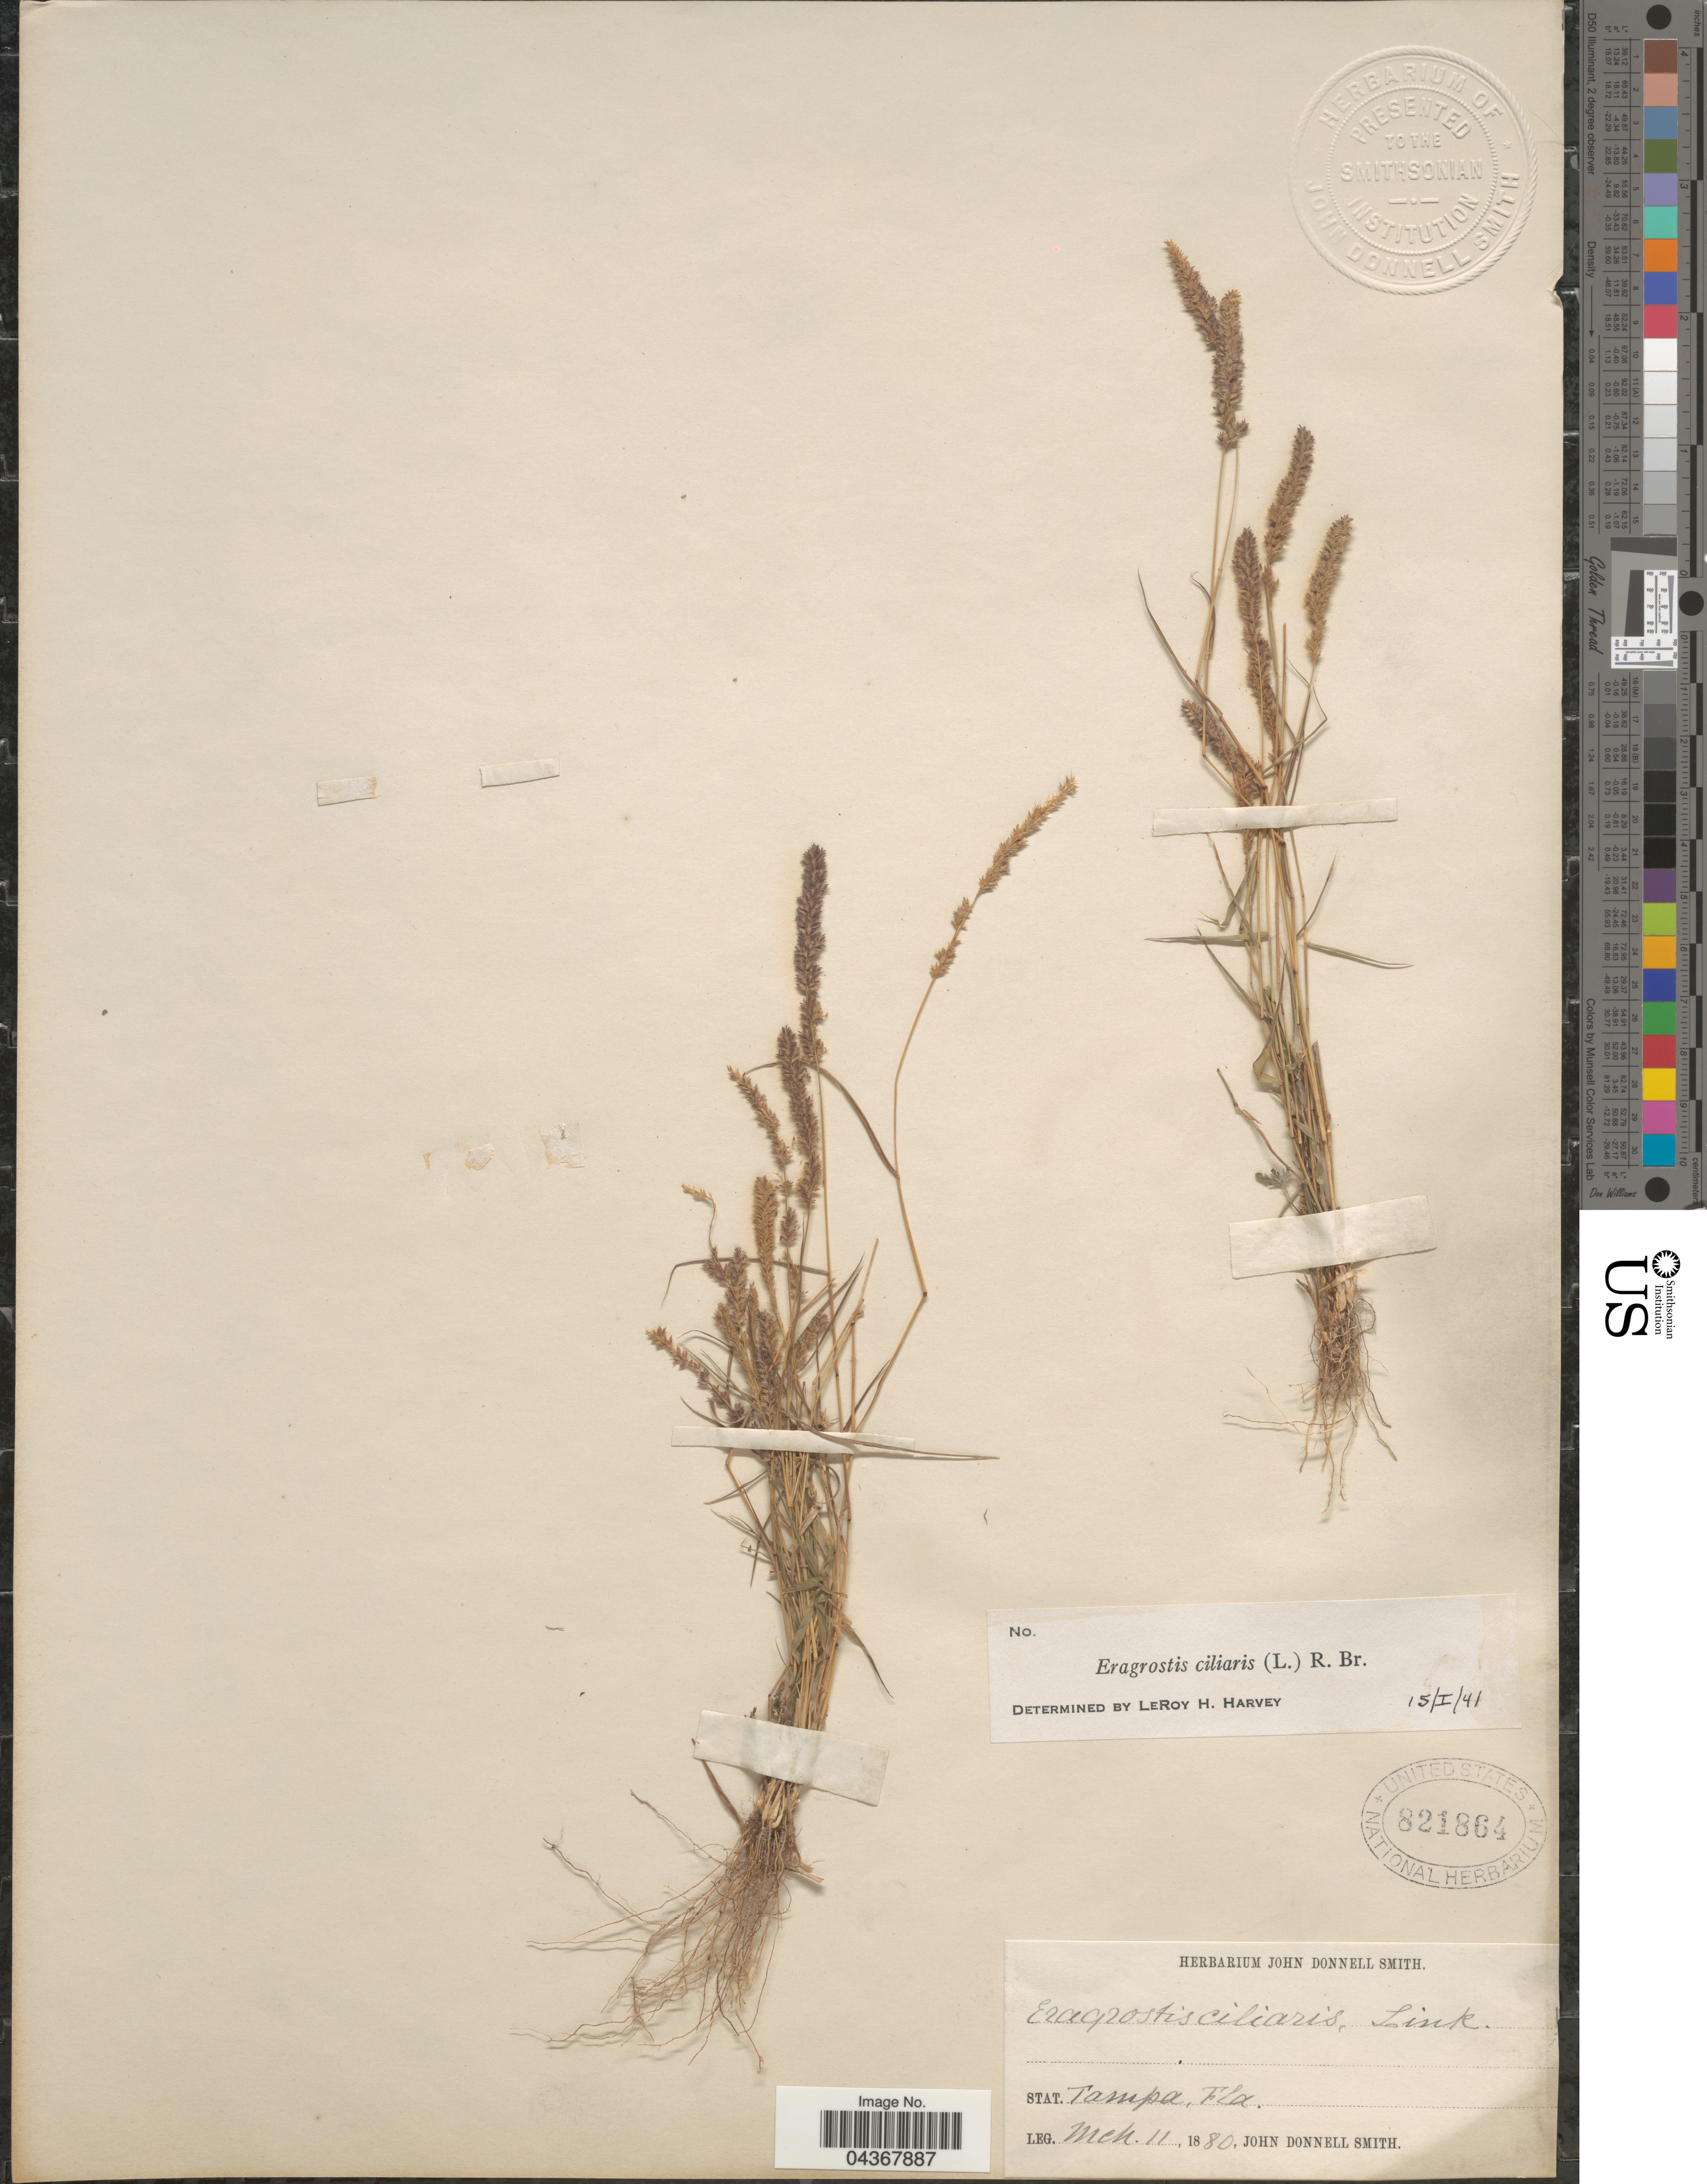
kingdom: Plantae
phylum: Tracheophyta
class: Liliopsida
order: Poales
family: Poaceae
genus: Eragrostis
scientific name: Eragrostis ciliaris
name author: (L.) R. Br.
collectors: J. Donnell Smith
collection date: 1880-03-11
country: United States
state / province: Florida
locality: Tampa.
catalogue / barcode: US 821864